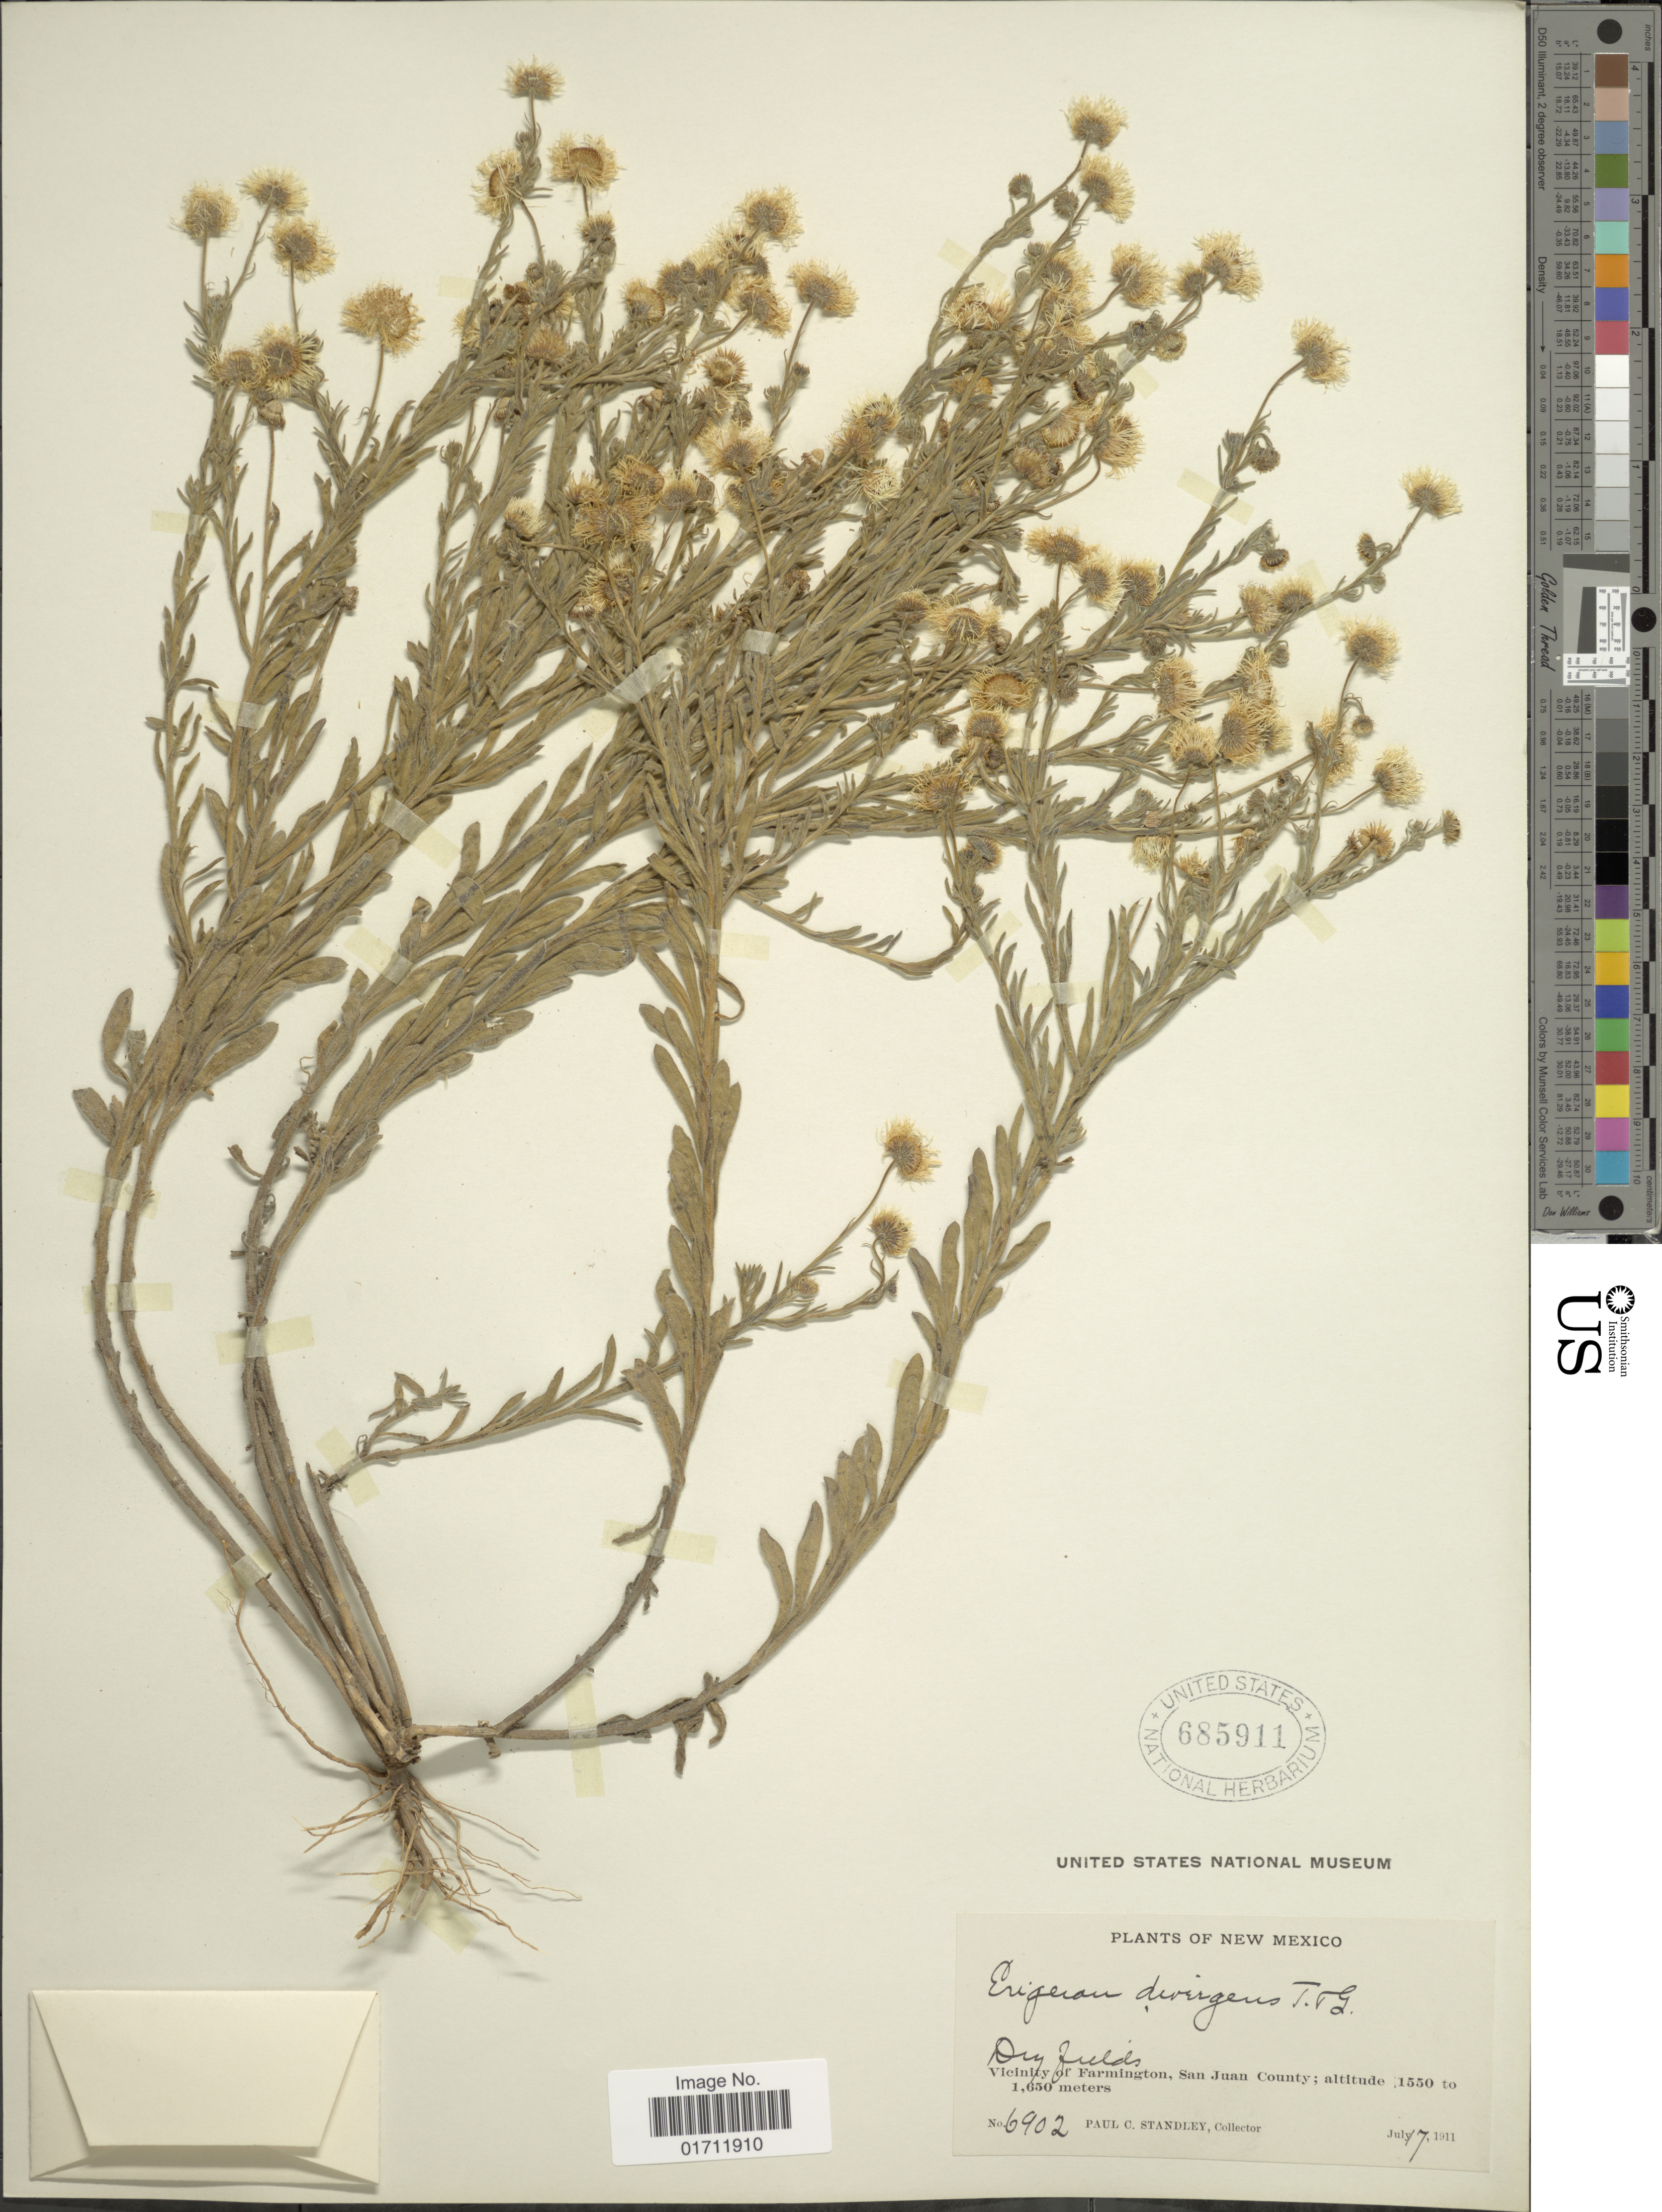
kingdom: Plantae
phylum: Tracheophyta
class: Magnoliopsida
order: Asterales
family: Asteraceae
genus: Erigeron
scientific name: Erigeron divergens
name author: Torr. & A. Gray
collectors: P. C. Standley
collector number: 6902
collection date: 1911-07-17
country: United States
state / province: New Mexico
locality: Dry fields, Vicinity of Farmington, San Juan County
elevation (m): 1550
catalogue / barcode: US 685911